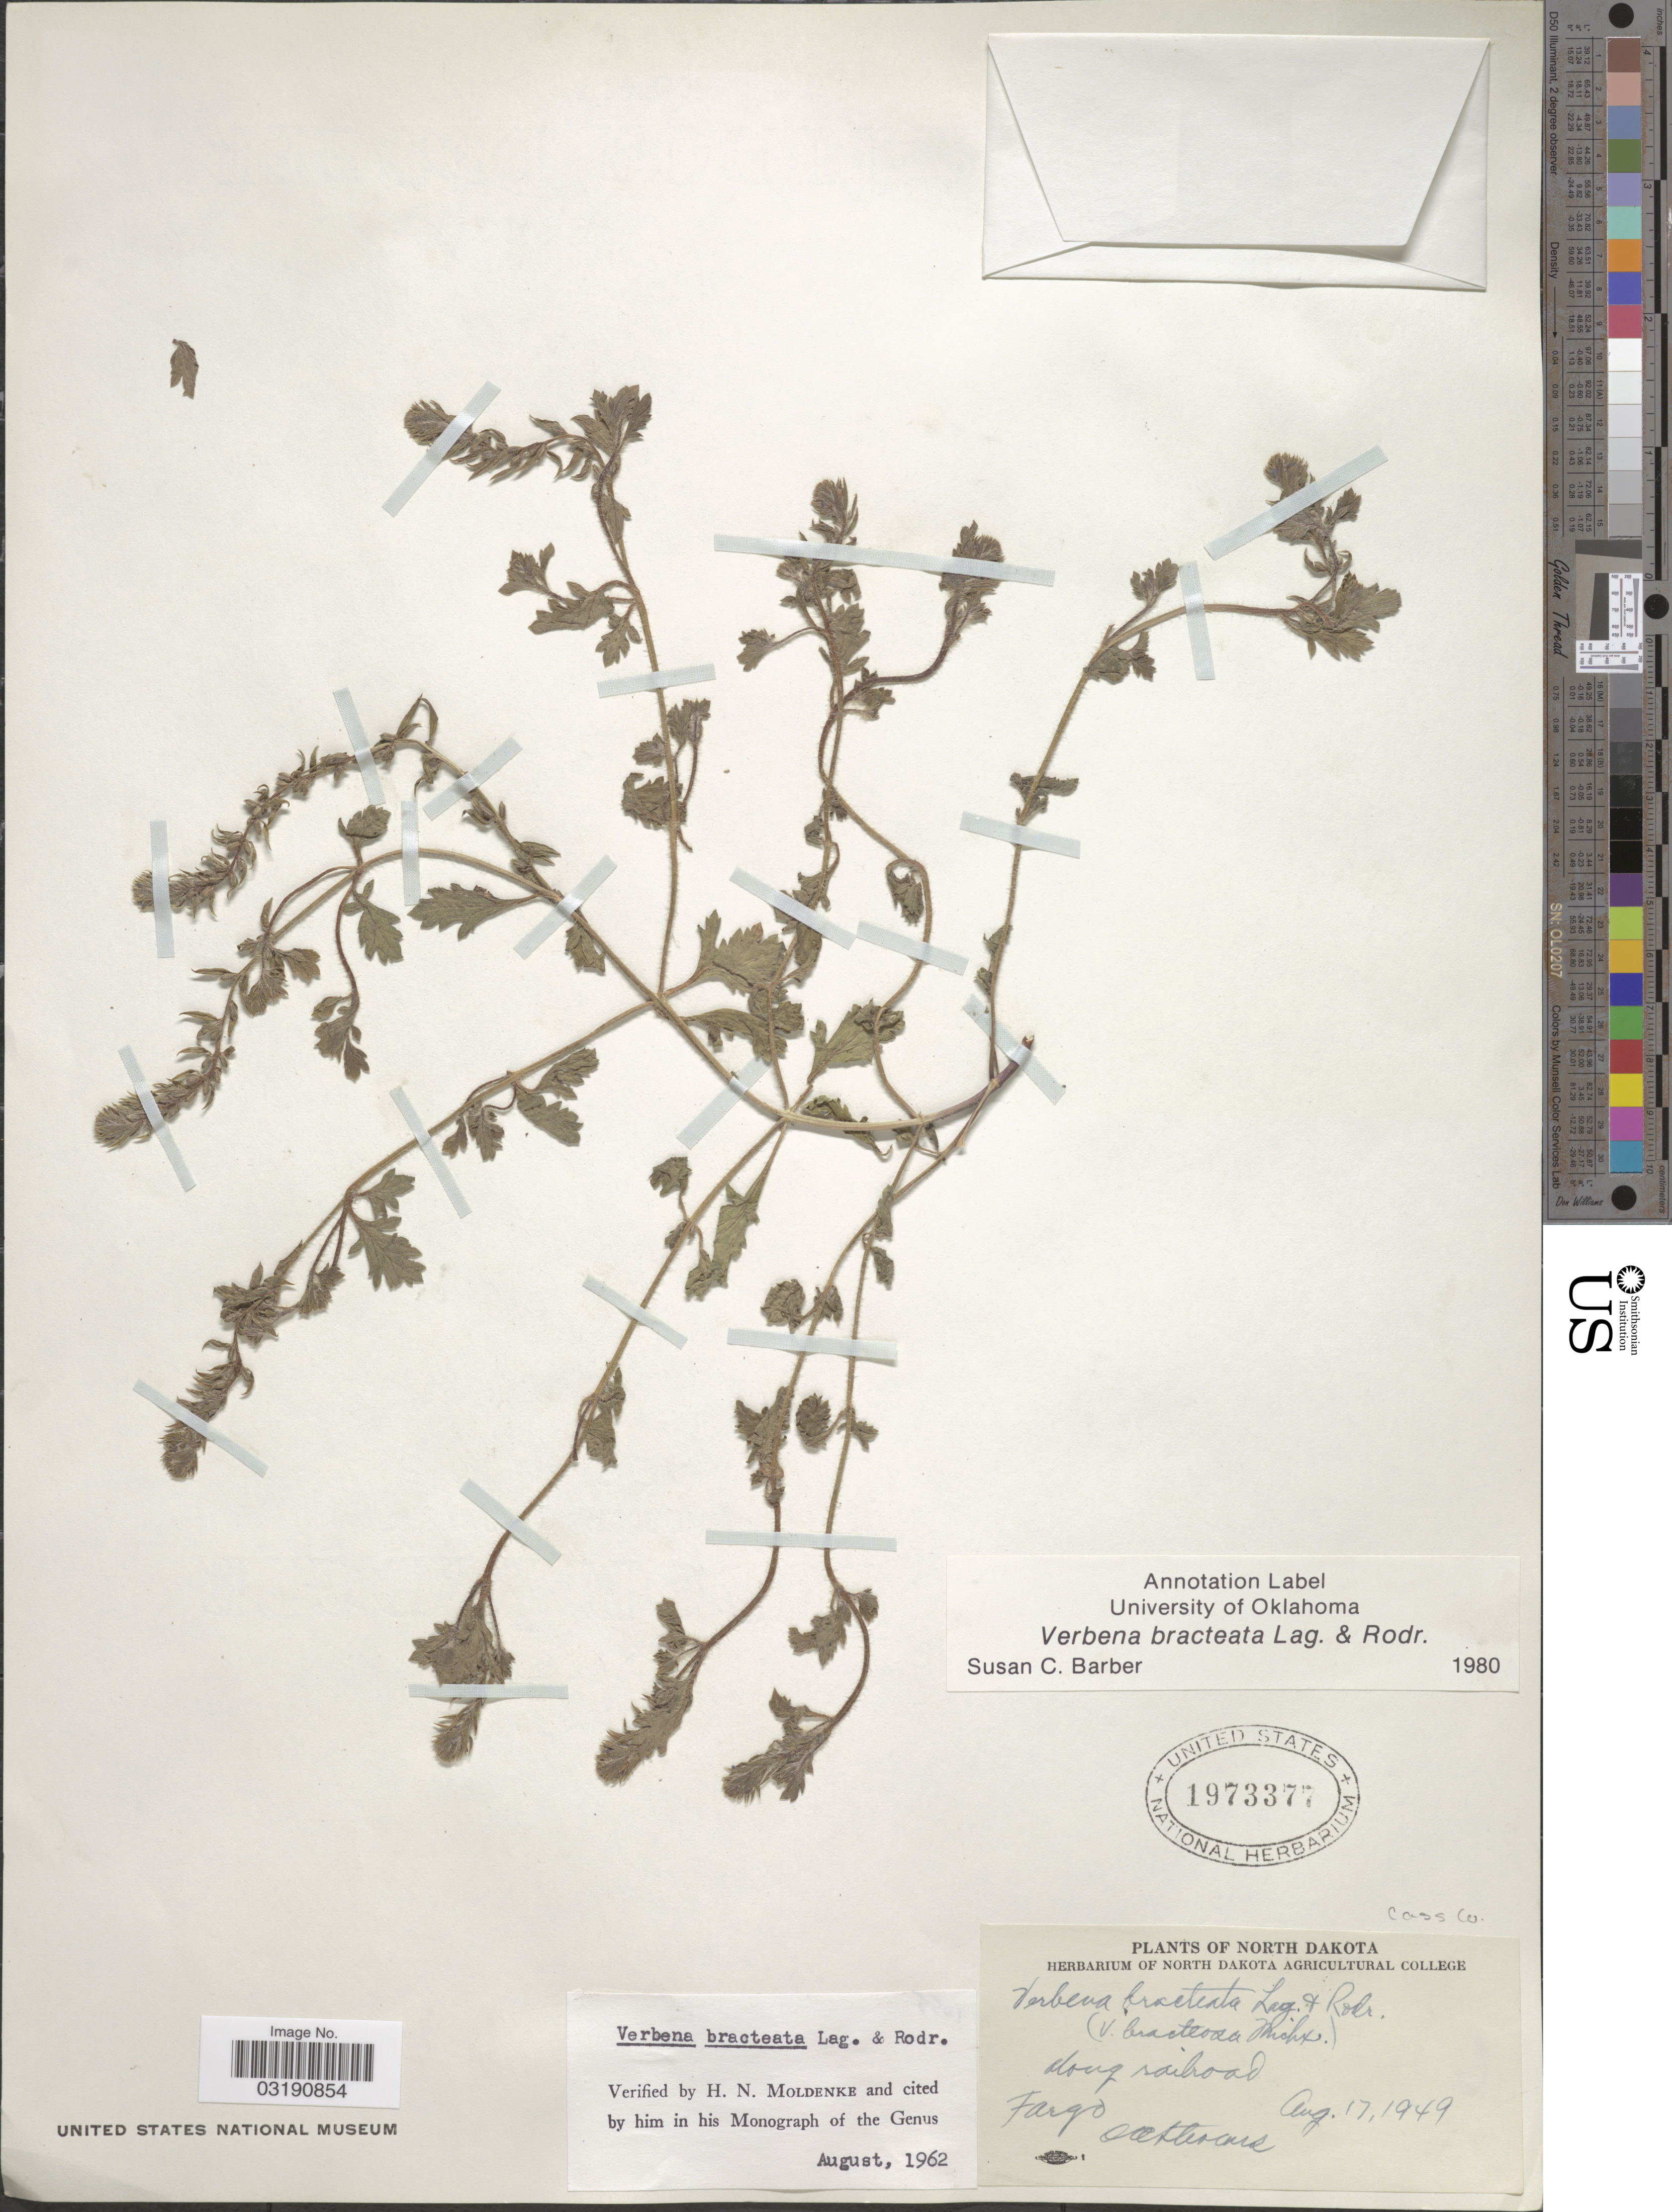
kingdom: Plantae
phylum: Tracheophyta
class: Magnoliopsida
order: Lamiales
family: Verbenaceae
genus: Verbena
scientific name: Verbena bracteata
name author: Cav. ex Lag. & Rodr.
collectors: O. A. Stevens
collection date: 1949-08-17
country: United States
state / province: North Dakota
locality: Along railroad. Fargo. Cass Co.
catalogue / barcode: US 1973377